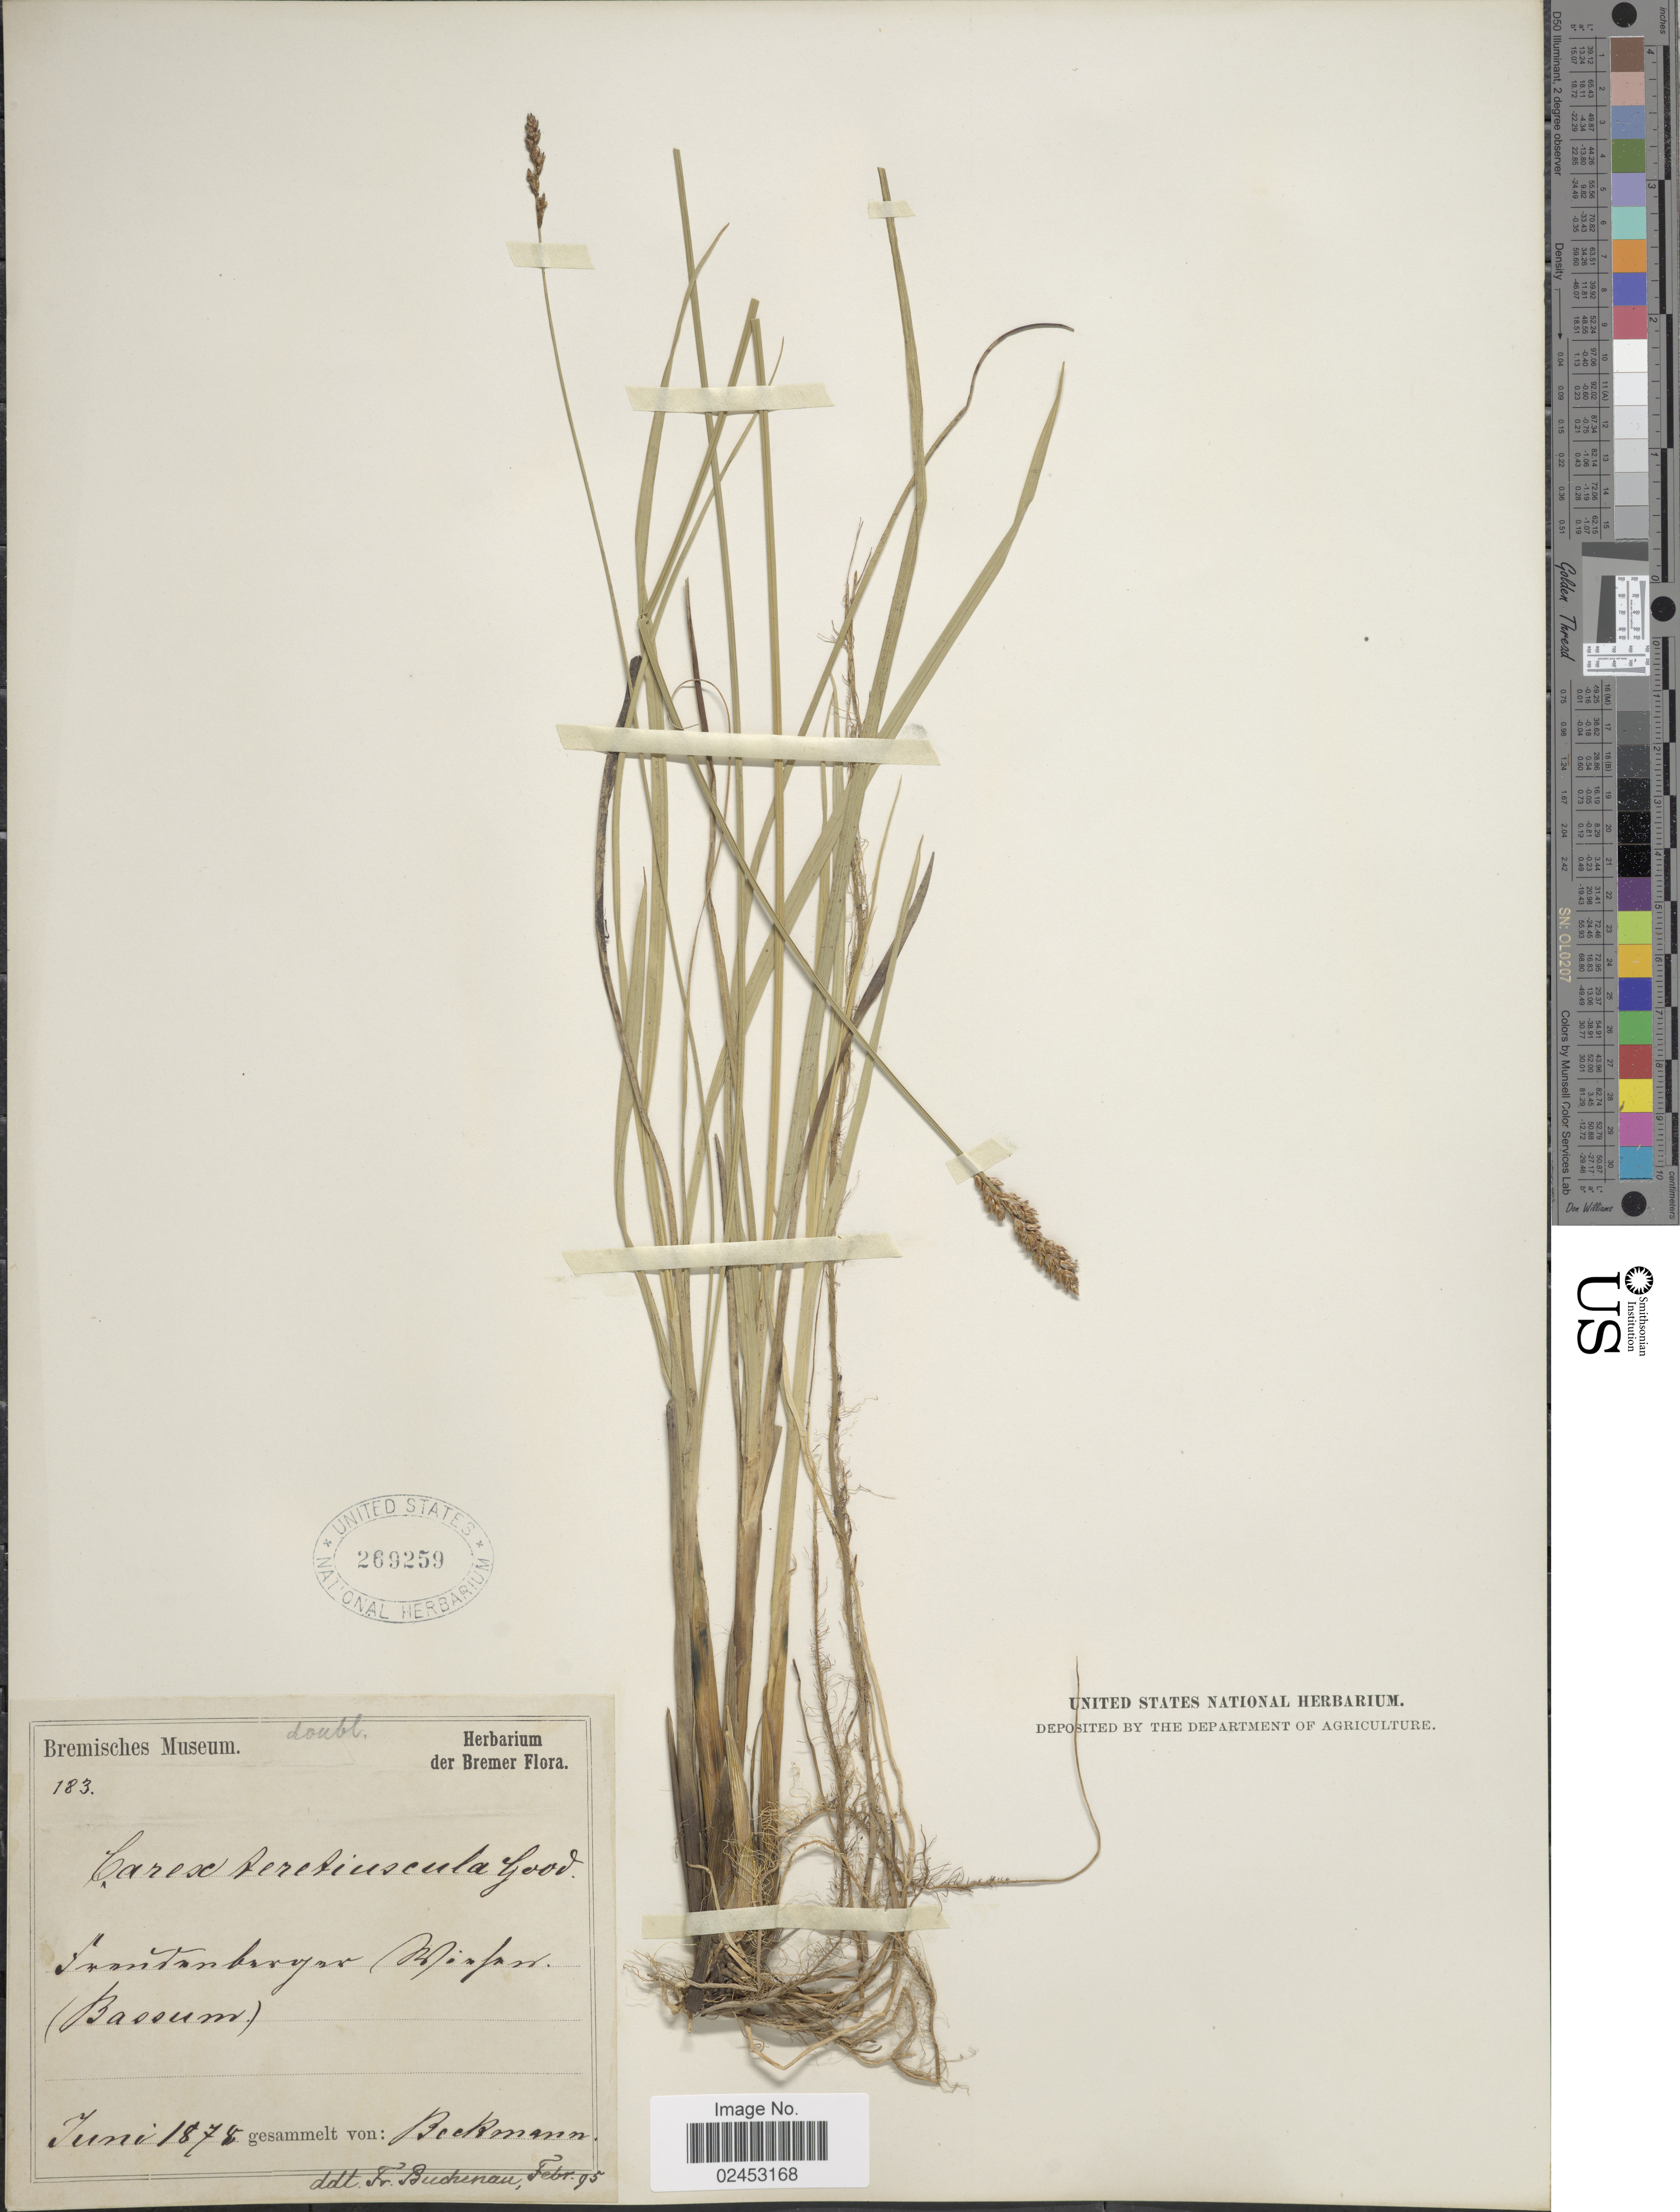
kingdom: Plantae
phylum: Tracheophyta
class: Liliopsida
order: Poales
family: Cyperaceae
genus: Carex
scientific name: Carex diandra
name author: Schrank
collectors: Beckmann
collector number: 183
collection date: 1878-06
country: Germany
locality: Suantanbarger Rfirfar [interpreted] (Bassum)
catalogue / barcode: US 269259